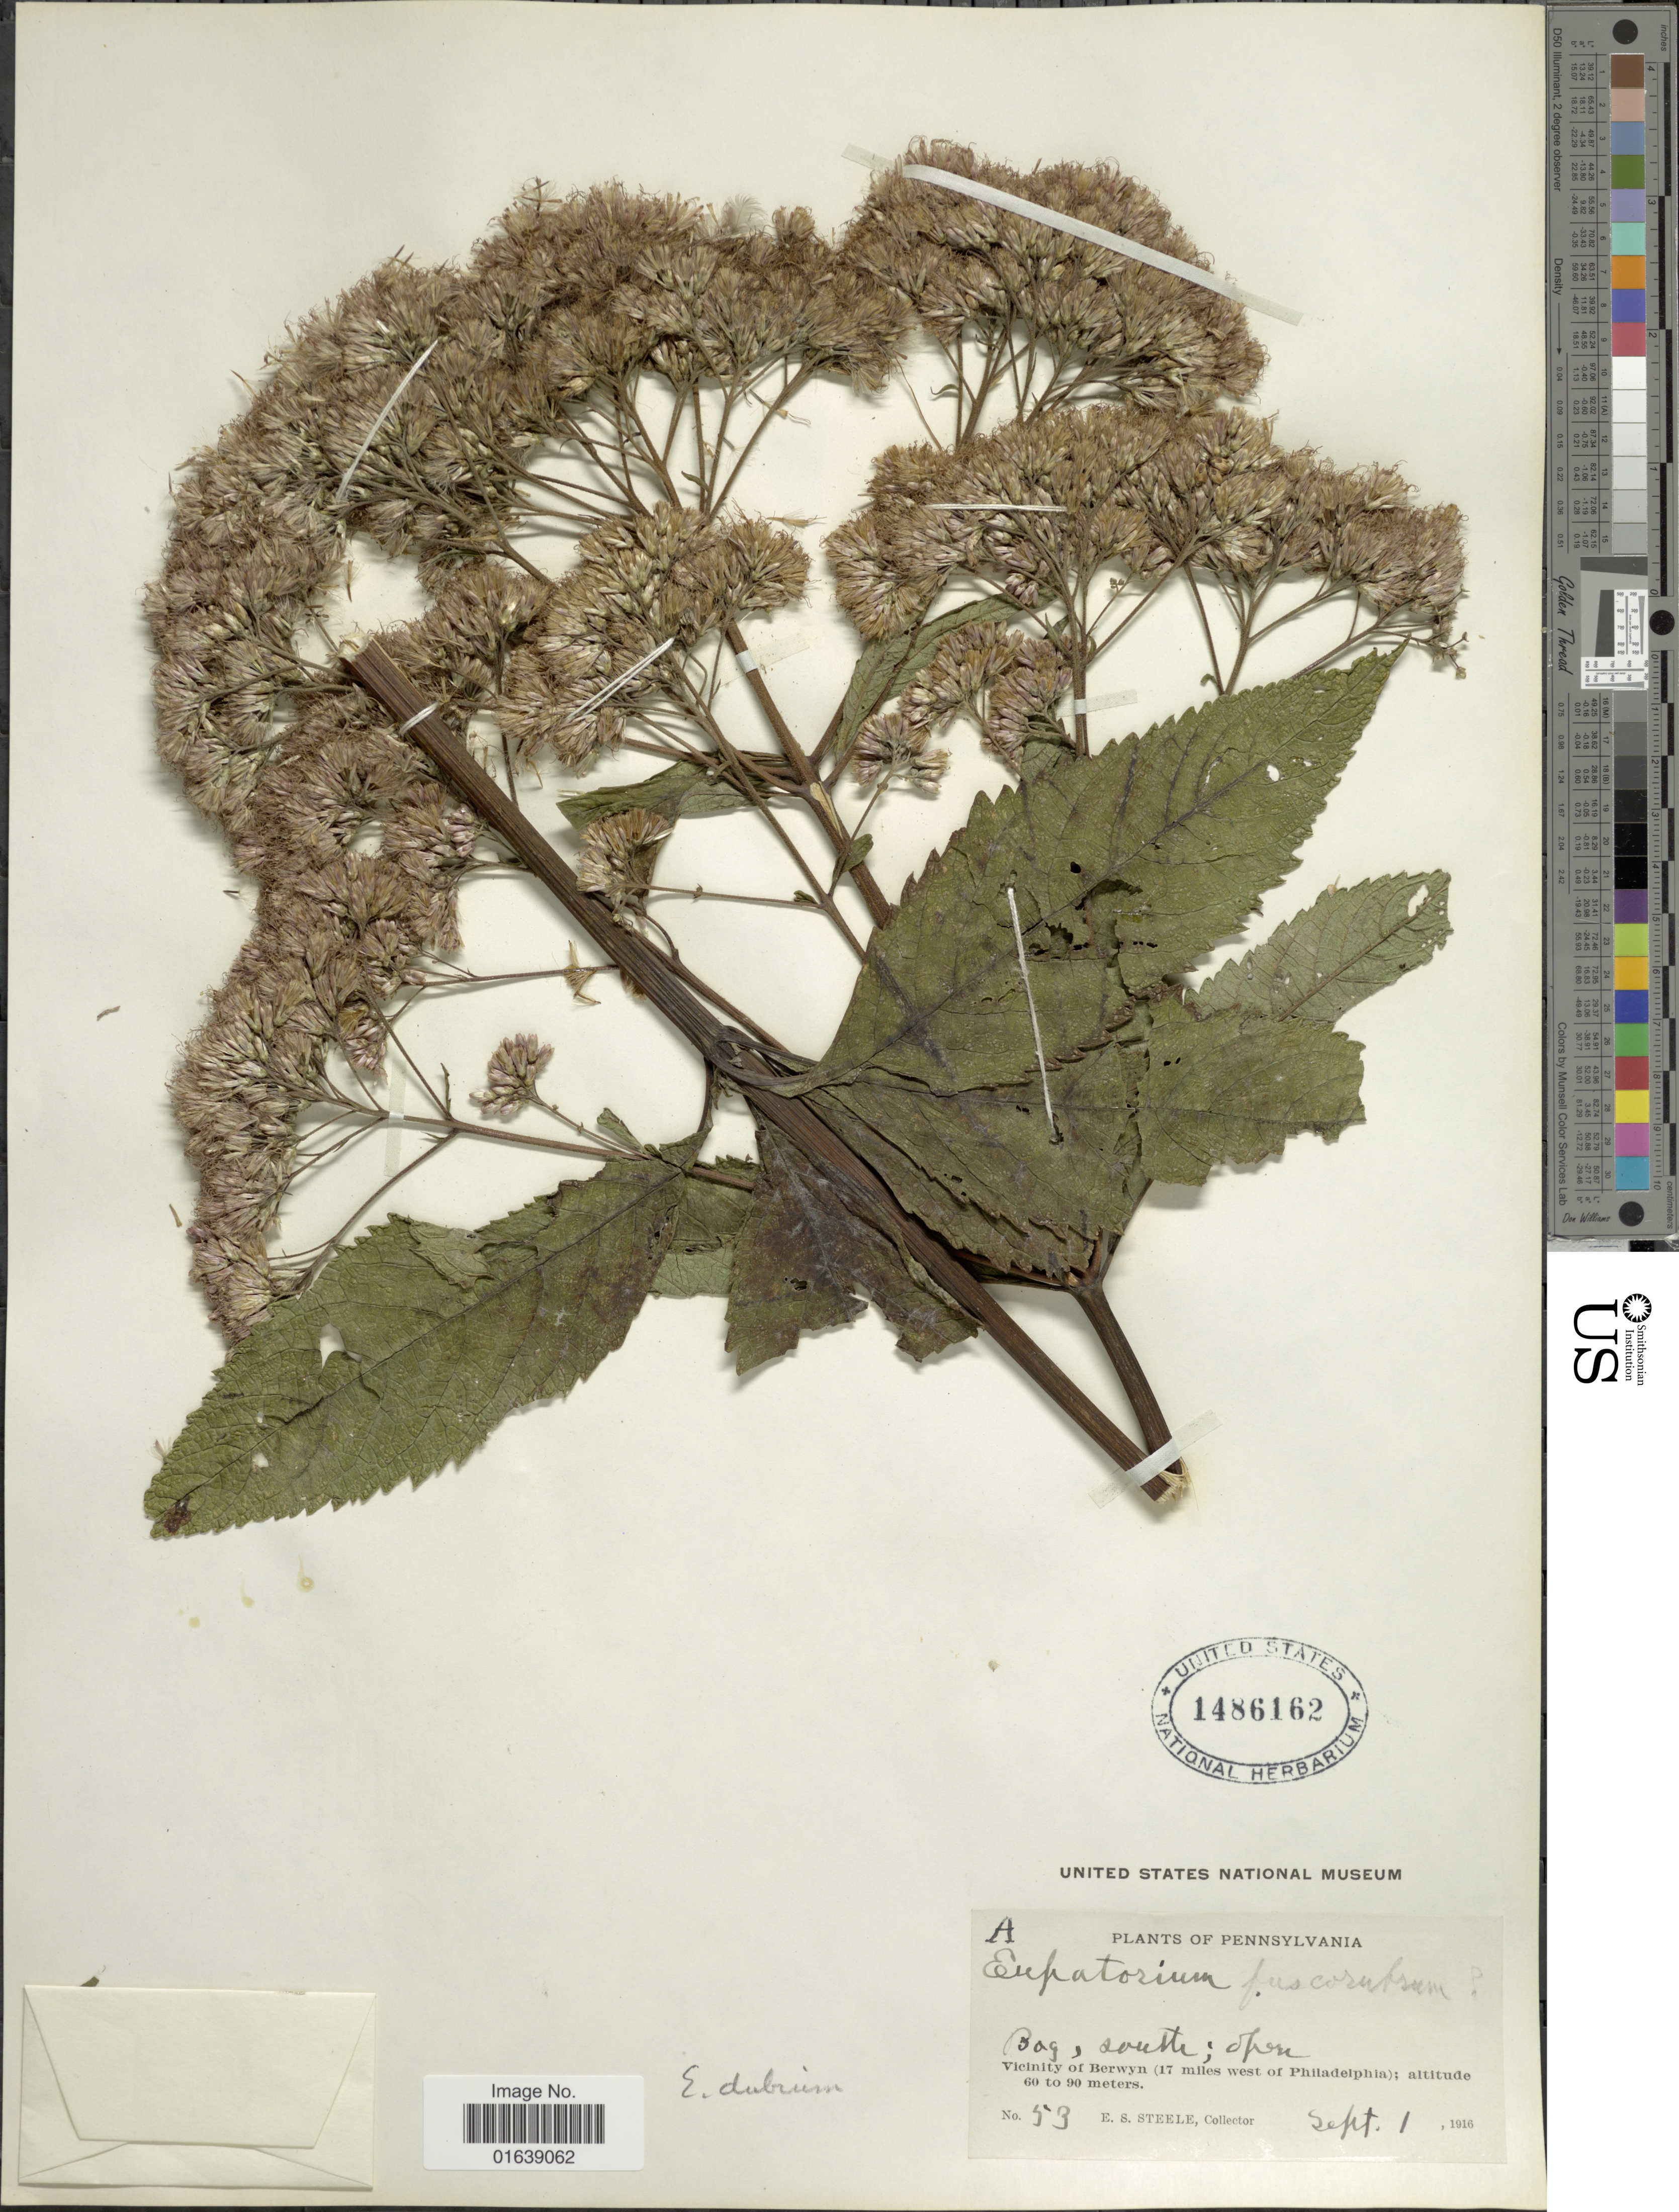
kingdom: Plantae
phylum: Tracheophyta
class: Magnoliopsida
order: Asterales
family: Asteraceae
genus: Eupatorium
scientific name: Eupatorium dubium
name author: Willd. ex Poir.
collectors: E. Steele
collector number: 53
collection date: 1916-09-01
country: United States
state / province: Pennsylvania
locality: Pennsylvania. Bog, south; open. Vicinity of Berwyn (17 miles west of Philadelphia)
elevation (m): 60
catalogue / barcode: US 1486162